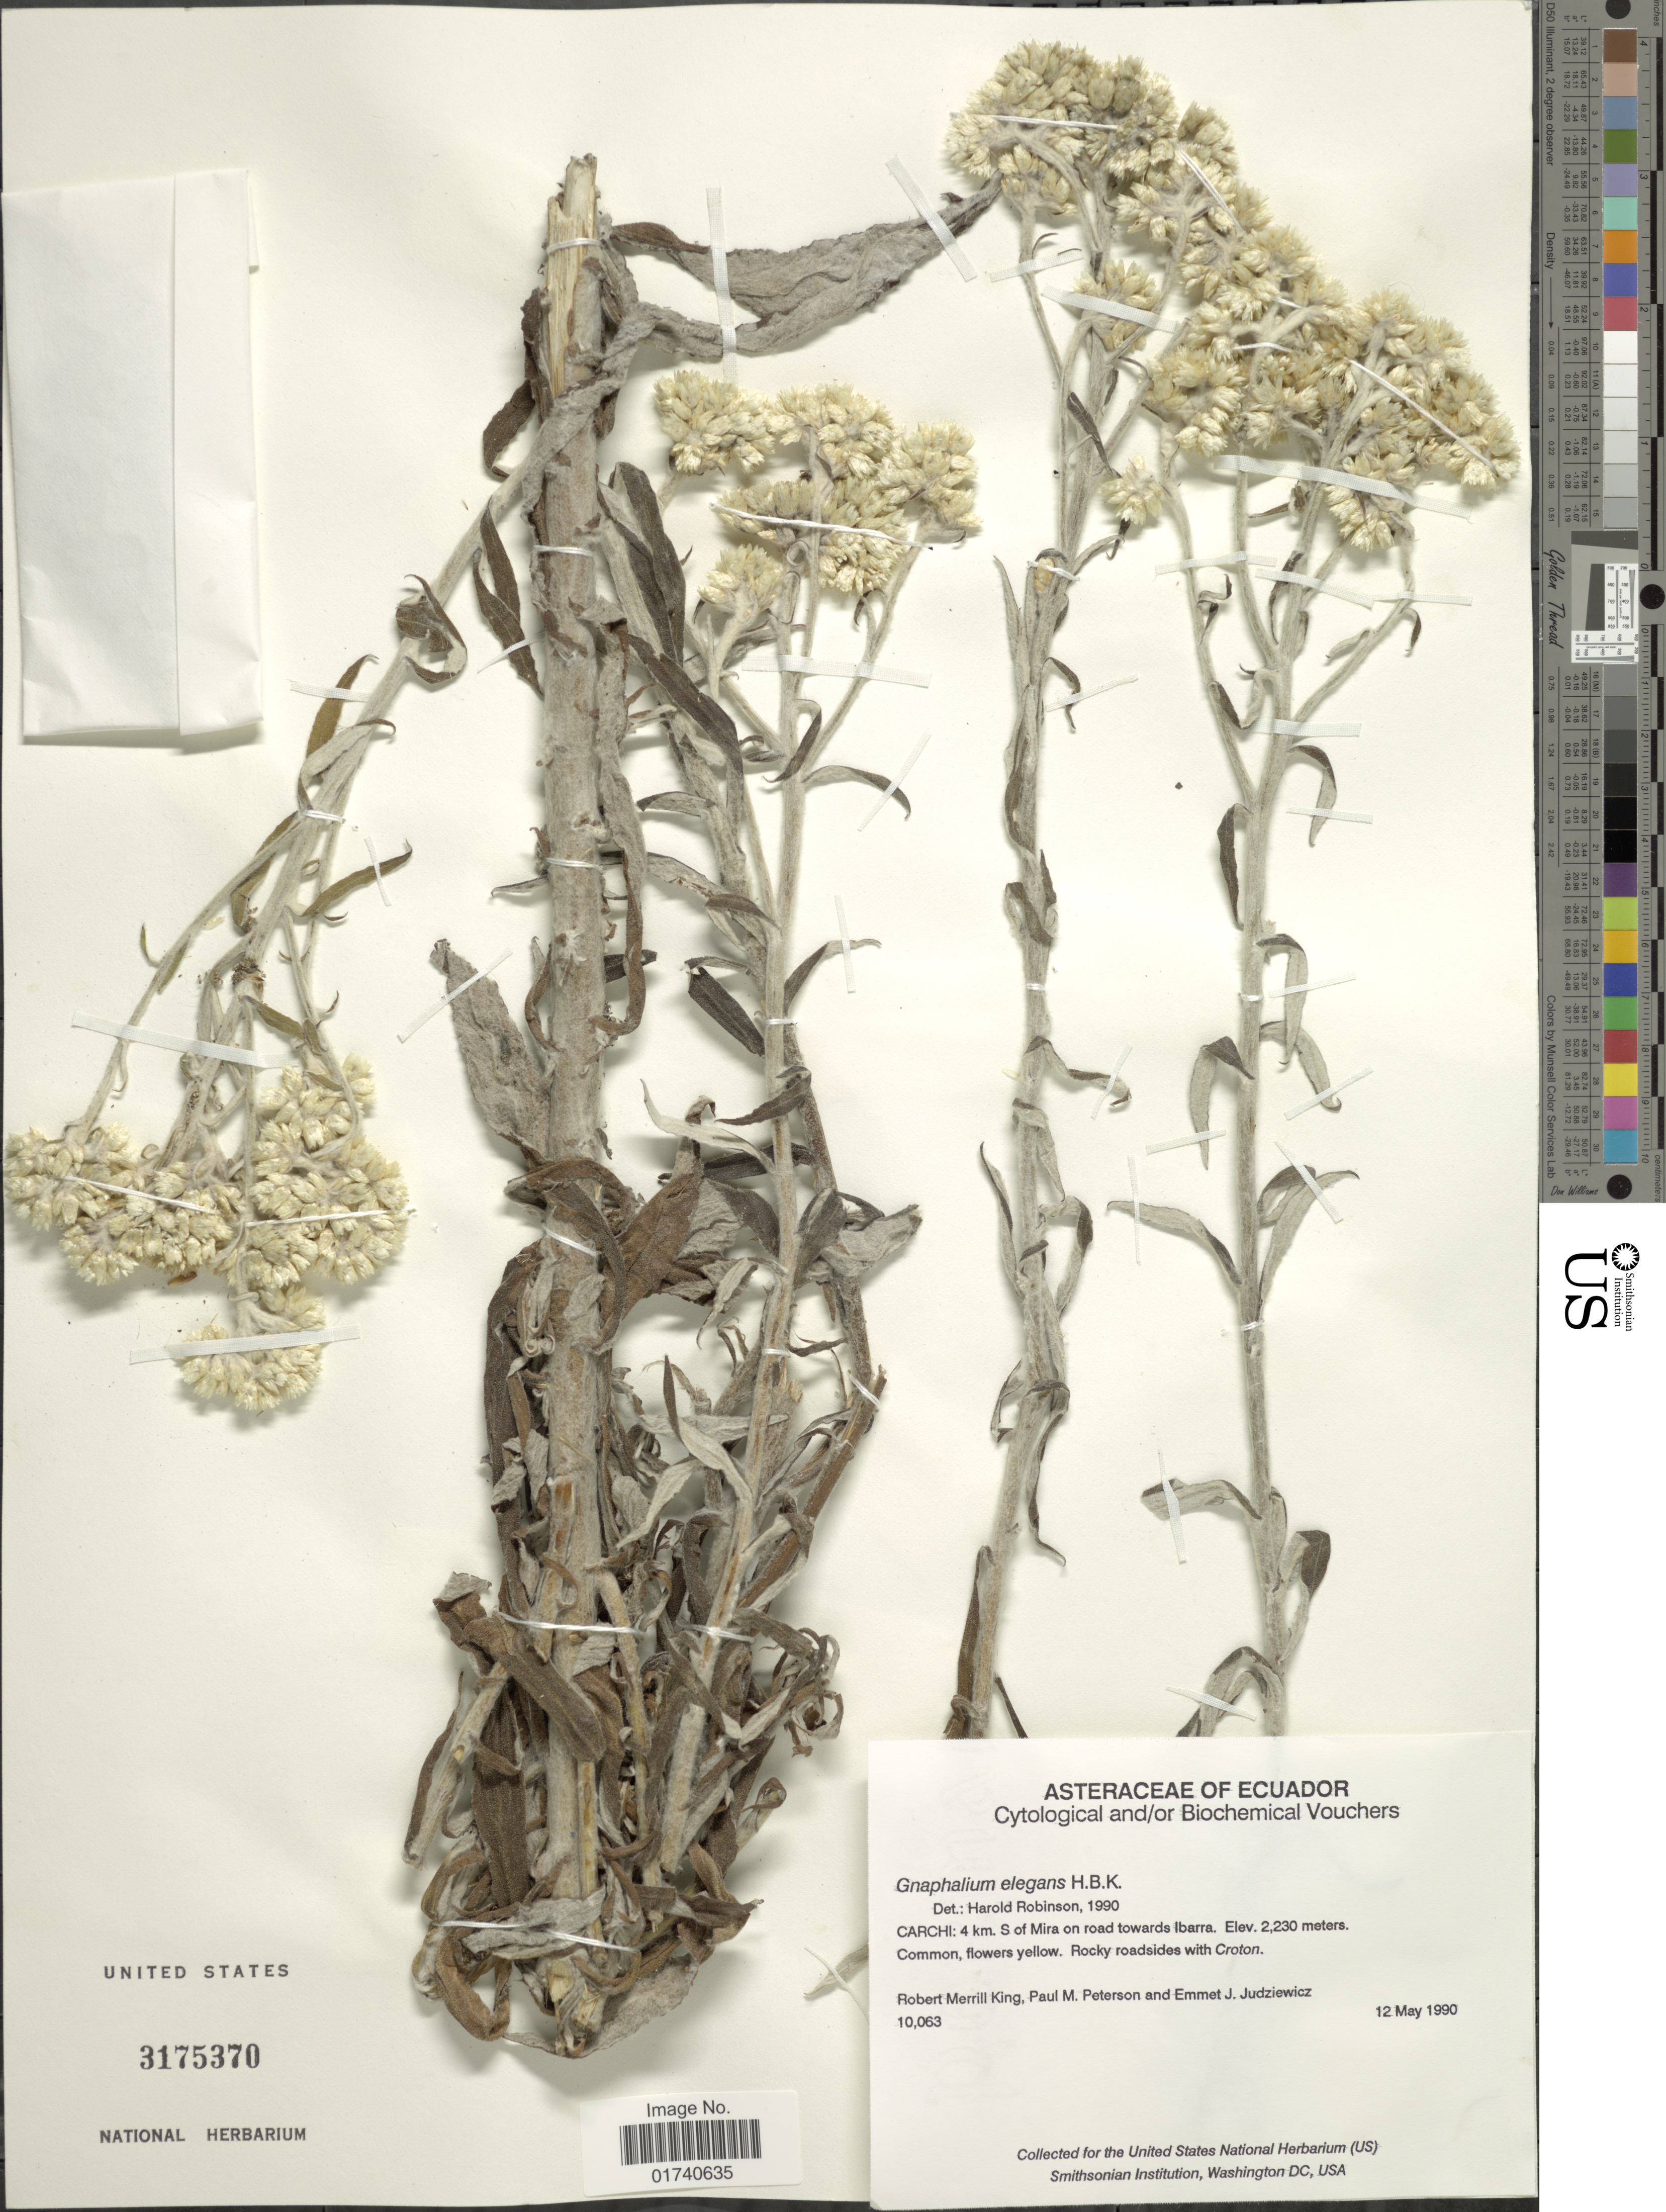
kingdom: Plantae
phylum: Tracheophyta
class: Magnoliopsida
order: Asterales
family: Asteraceae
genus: Pseudognaphalium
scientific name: Pseudognaphalium elegans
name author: (Kunth) Kartesz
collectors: R. M. King, P. M. Peterson & E. J. Judziewicz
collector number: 10063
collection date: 1990-05-12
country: Ecuador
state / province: Carchi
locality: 4 km. S of Mira on road towards Ibarra.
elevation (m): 2230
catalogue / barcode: US 3175370